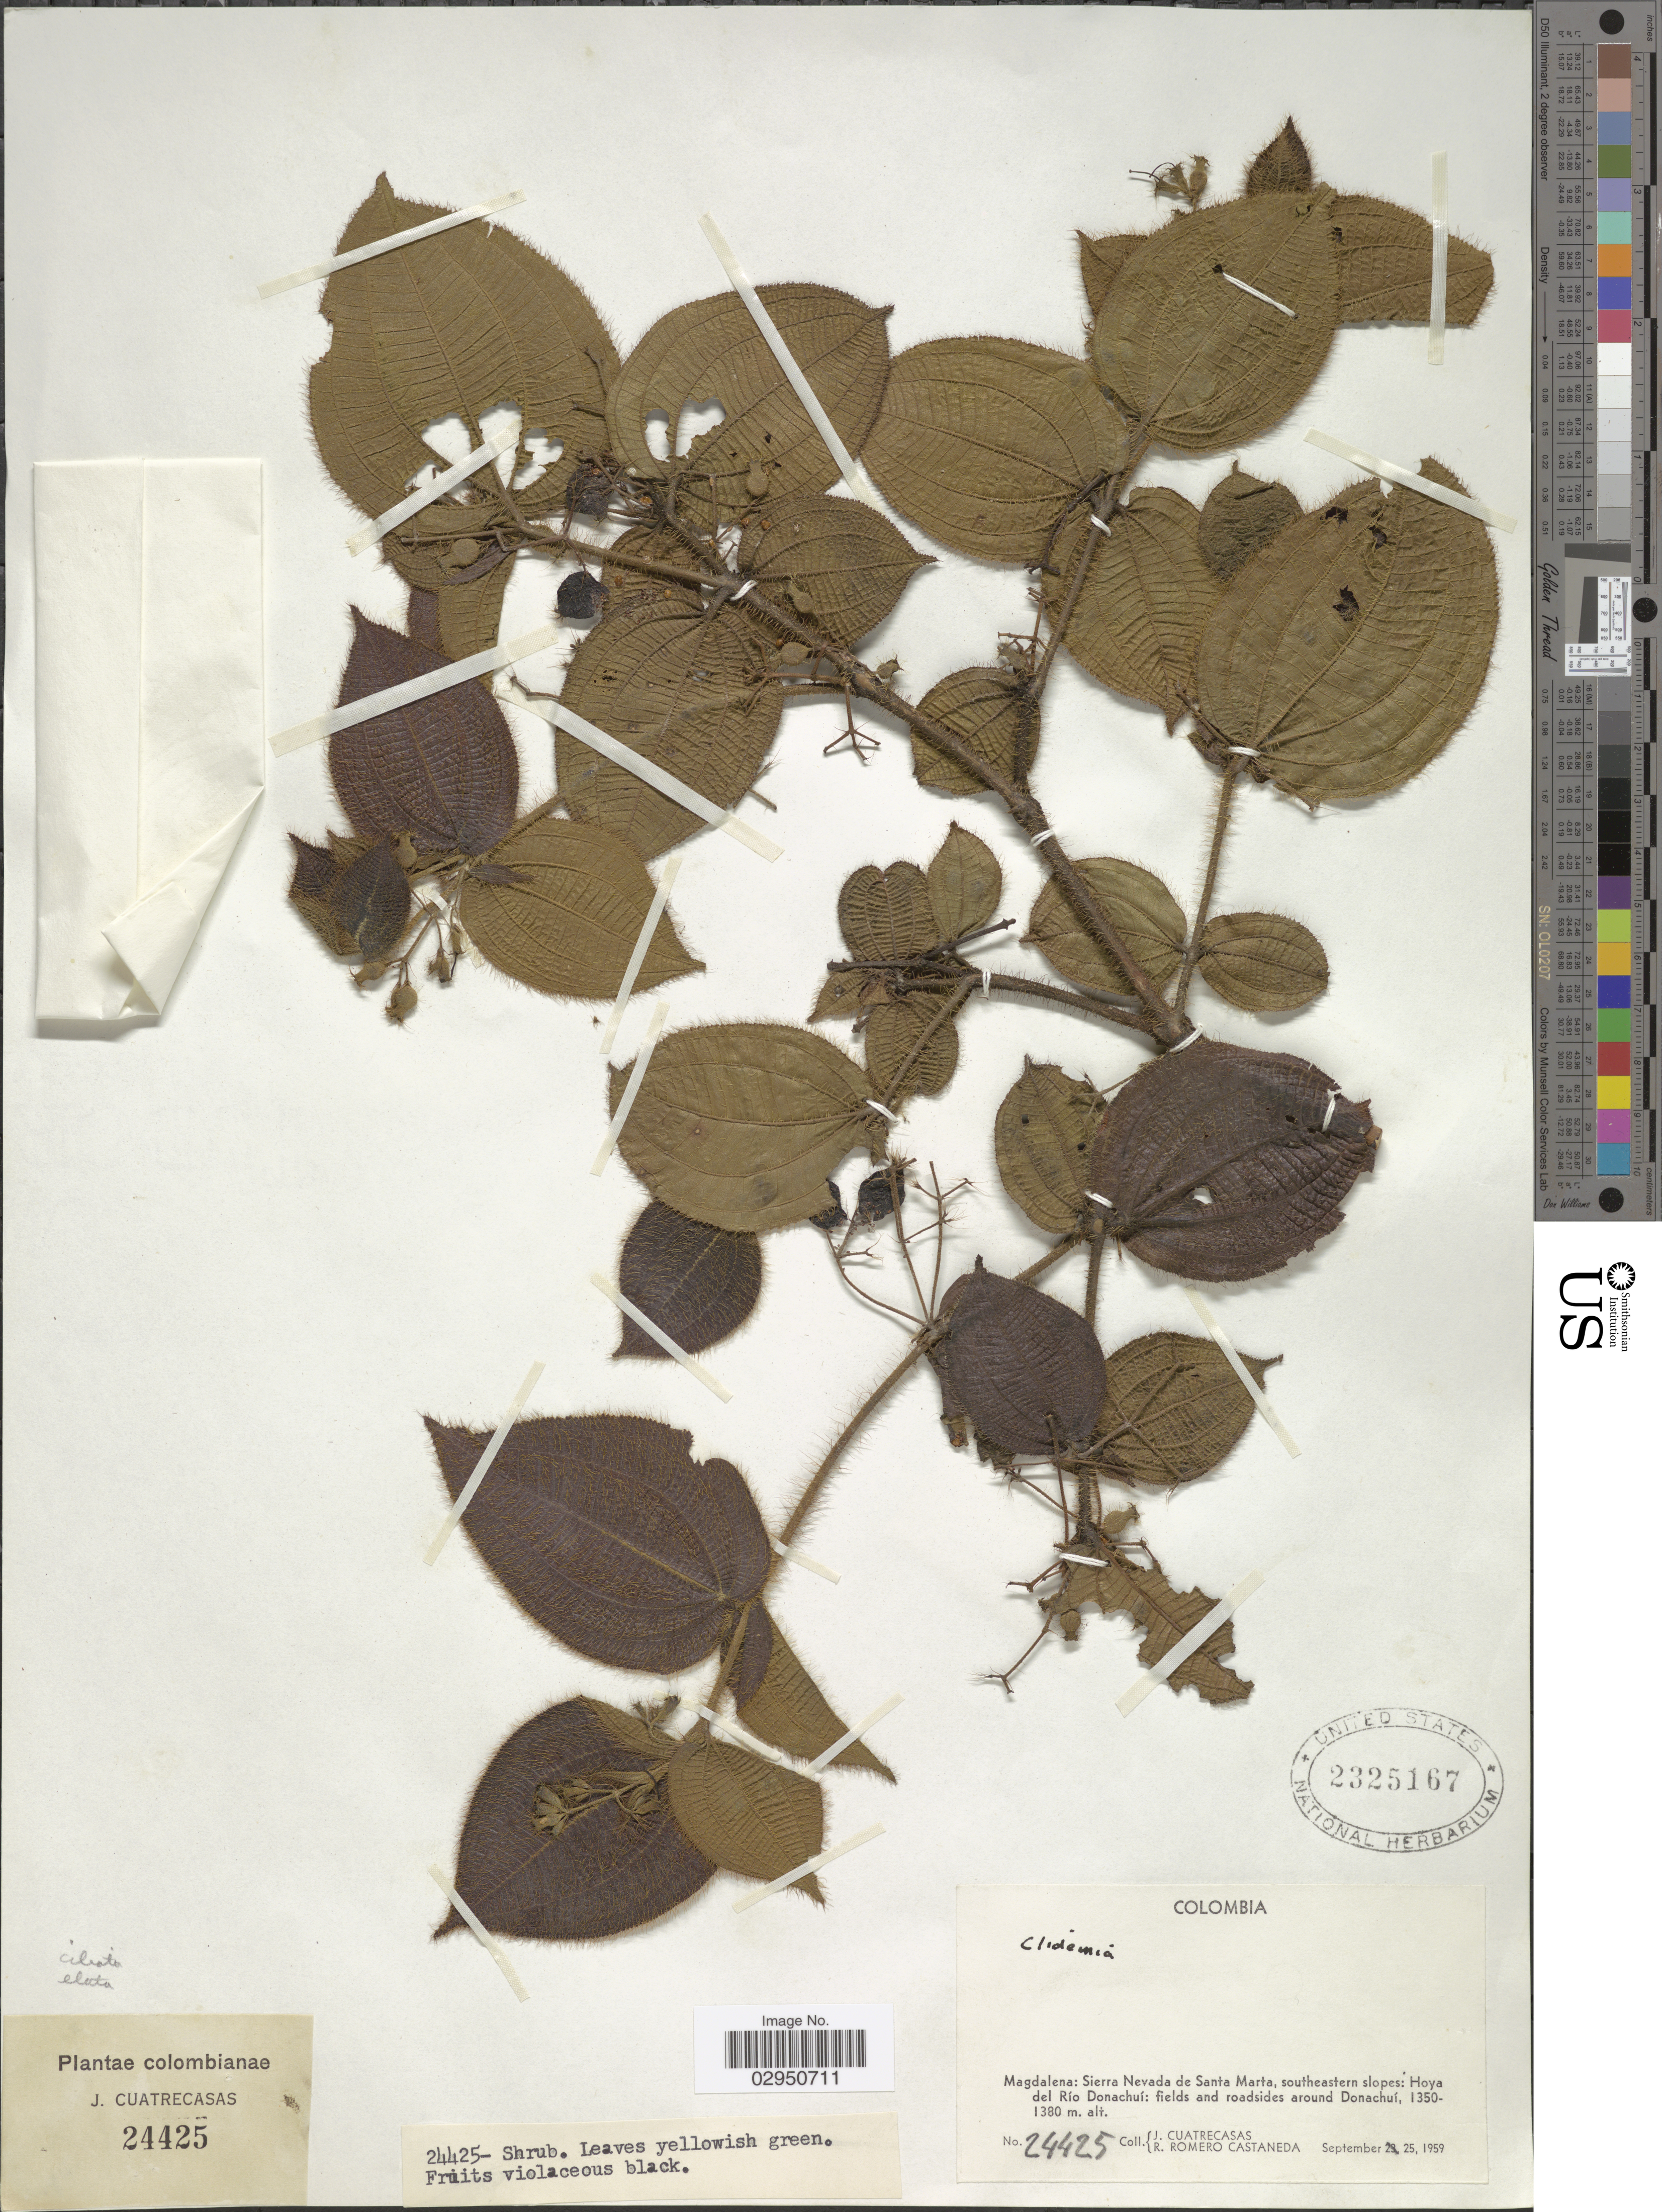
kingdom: Plantae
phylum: Tracheophyta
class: Magnoliopsida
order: Myrtales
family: Melastomataceae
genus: Clidemia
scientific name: Clidemia pilosa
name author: D. Don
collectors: J. Cuatrecasas & R. Romero Castañeda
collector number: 24425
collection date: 1959-09-25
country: Colombia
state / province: Magdalena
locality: Sierra Nevada de Santa Marta, southeastern slopes: Hoya del Río Donachuí: fields and roadsides around Donachuí.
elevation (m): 1350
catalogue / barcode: US 2325167